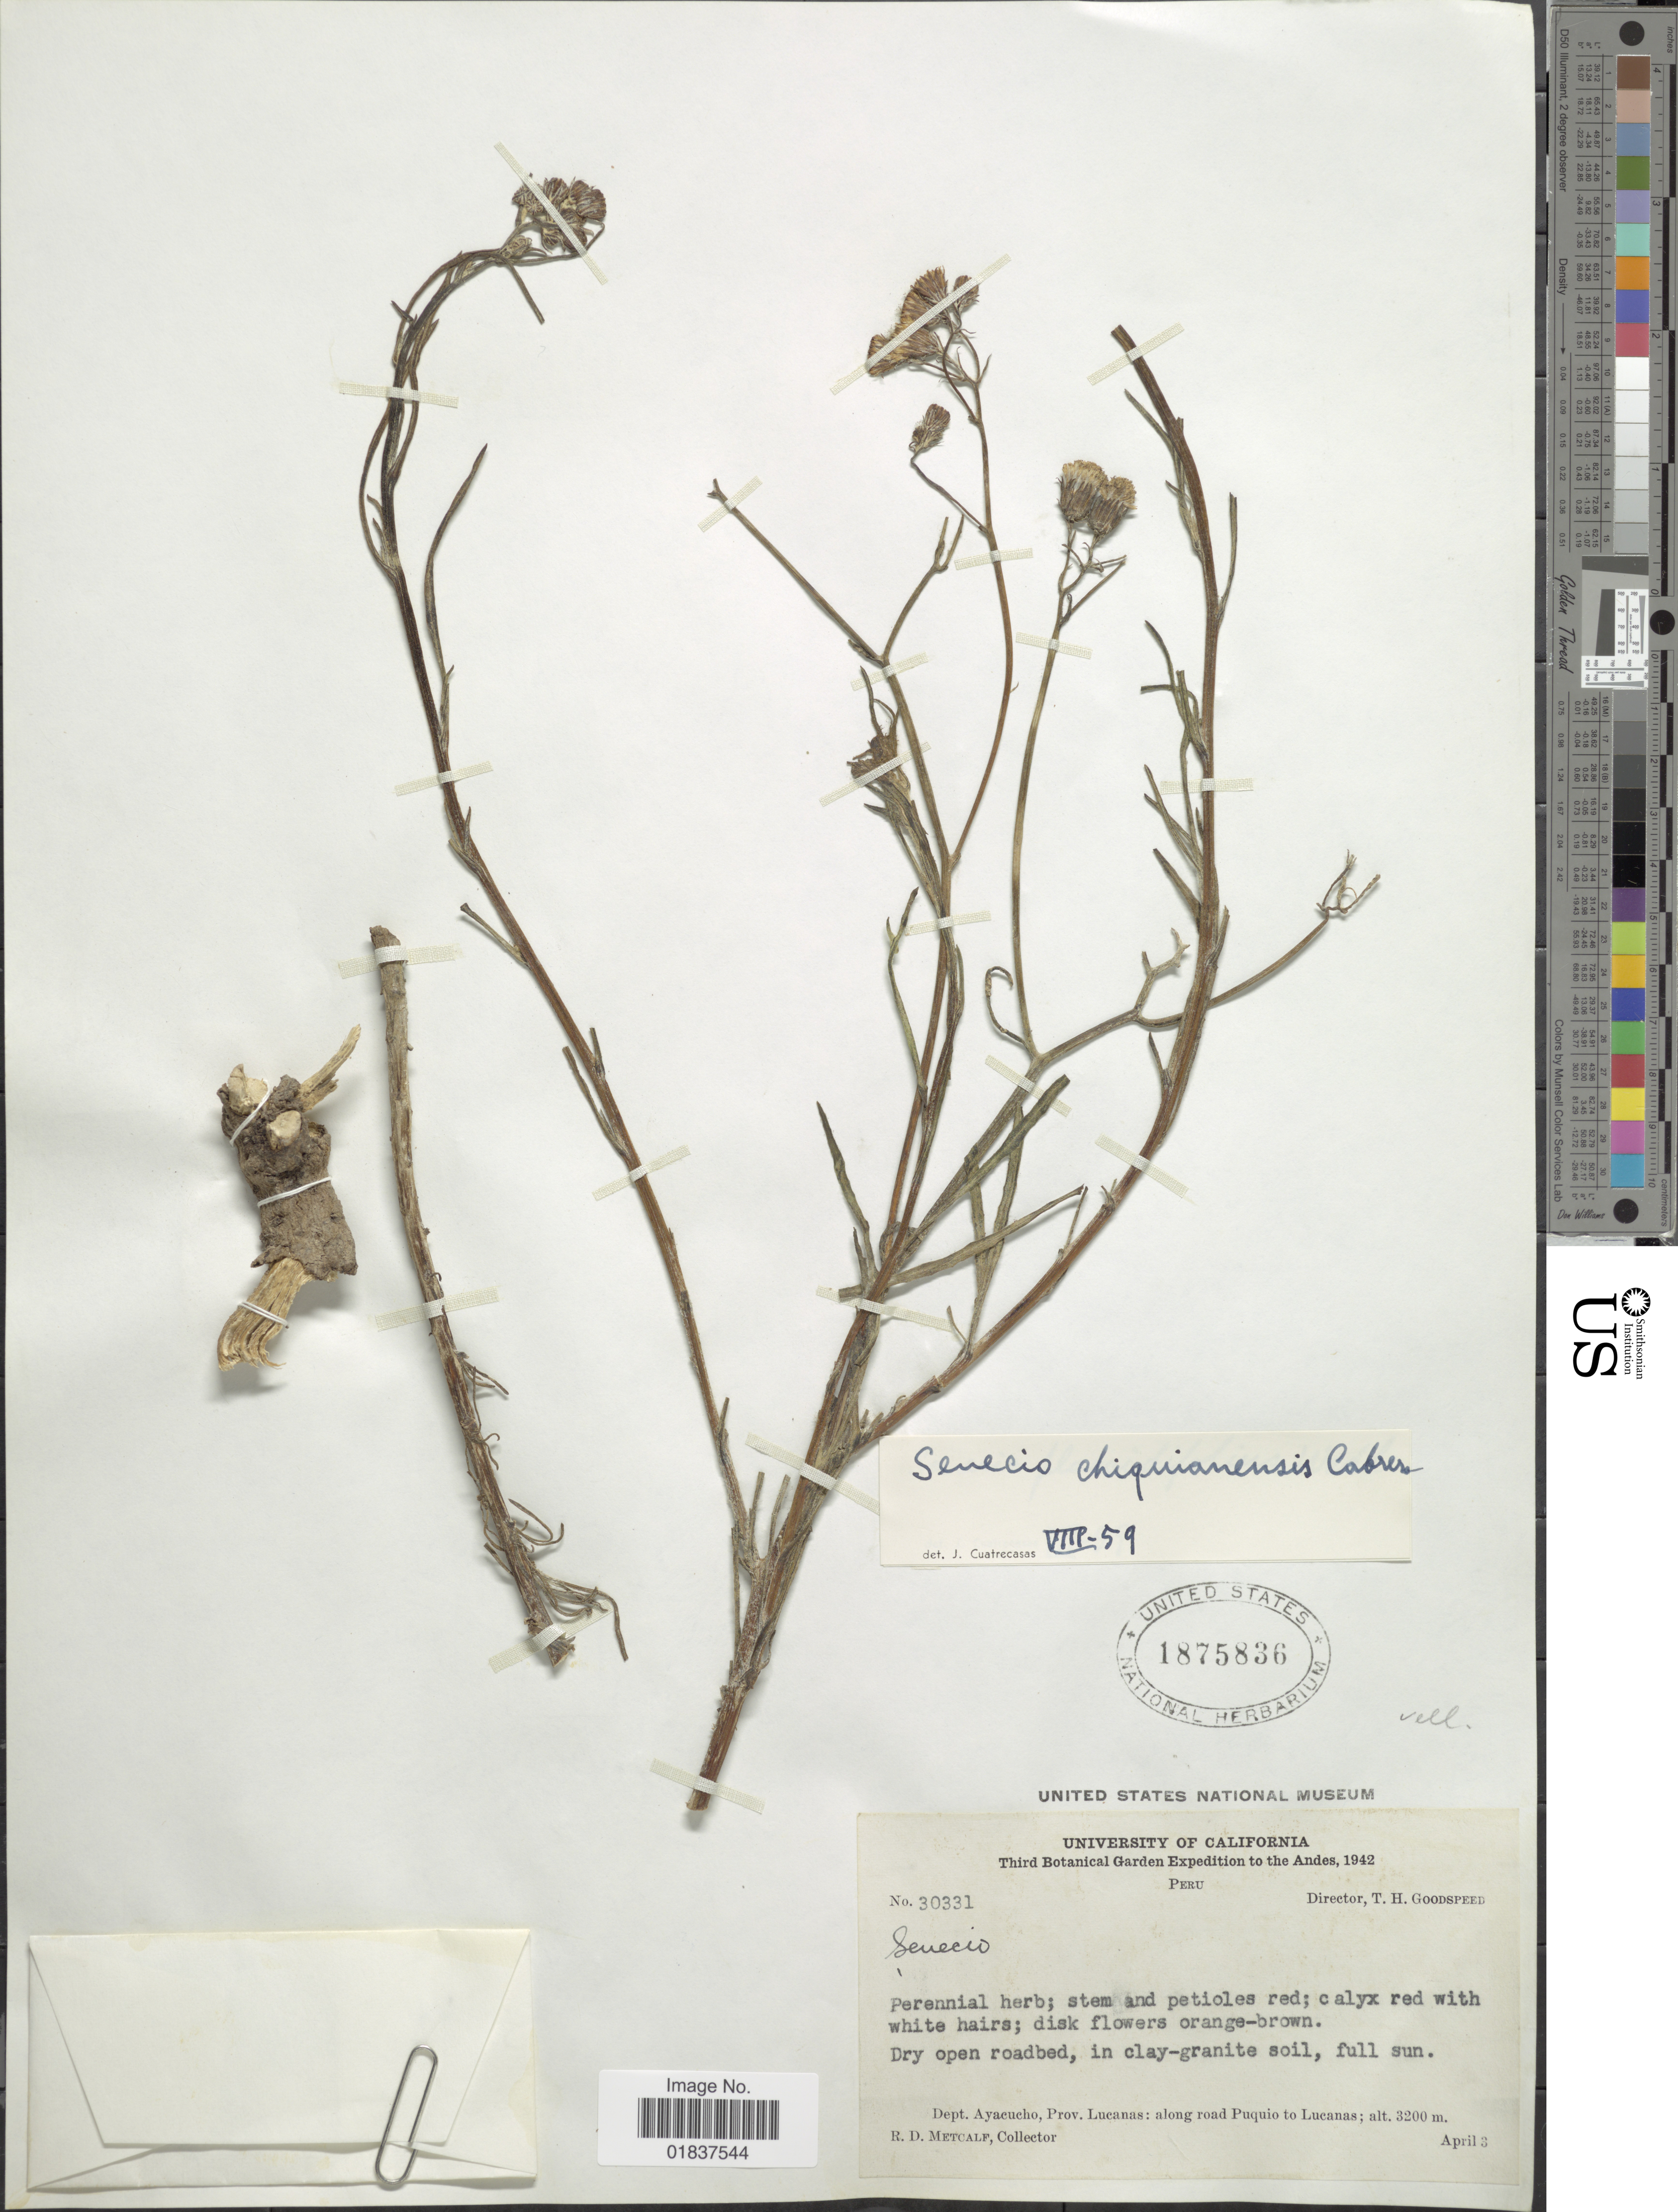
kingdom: Plantae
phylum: Tracheophyta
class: Magnoliopsida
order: Asterales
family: Asteraceae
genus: Senecio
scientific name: Senecio chiquianensis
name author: Cabrera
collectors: R. D. Metcalf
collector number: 30331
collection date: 1942-04-03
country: Peru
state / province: Ayacucho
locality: Dept. Ayacucho, Prov. Lueanas: along road Puquio to Lueanas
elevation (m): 3200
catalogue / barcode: US 1875836